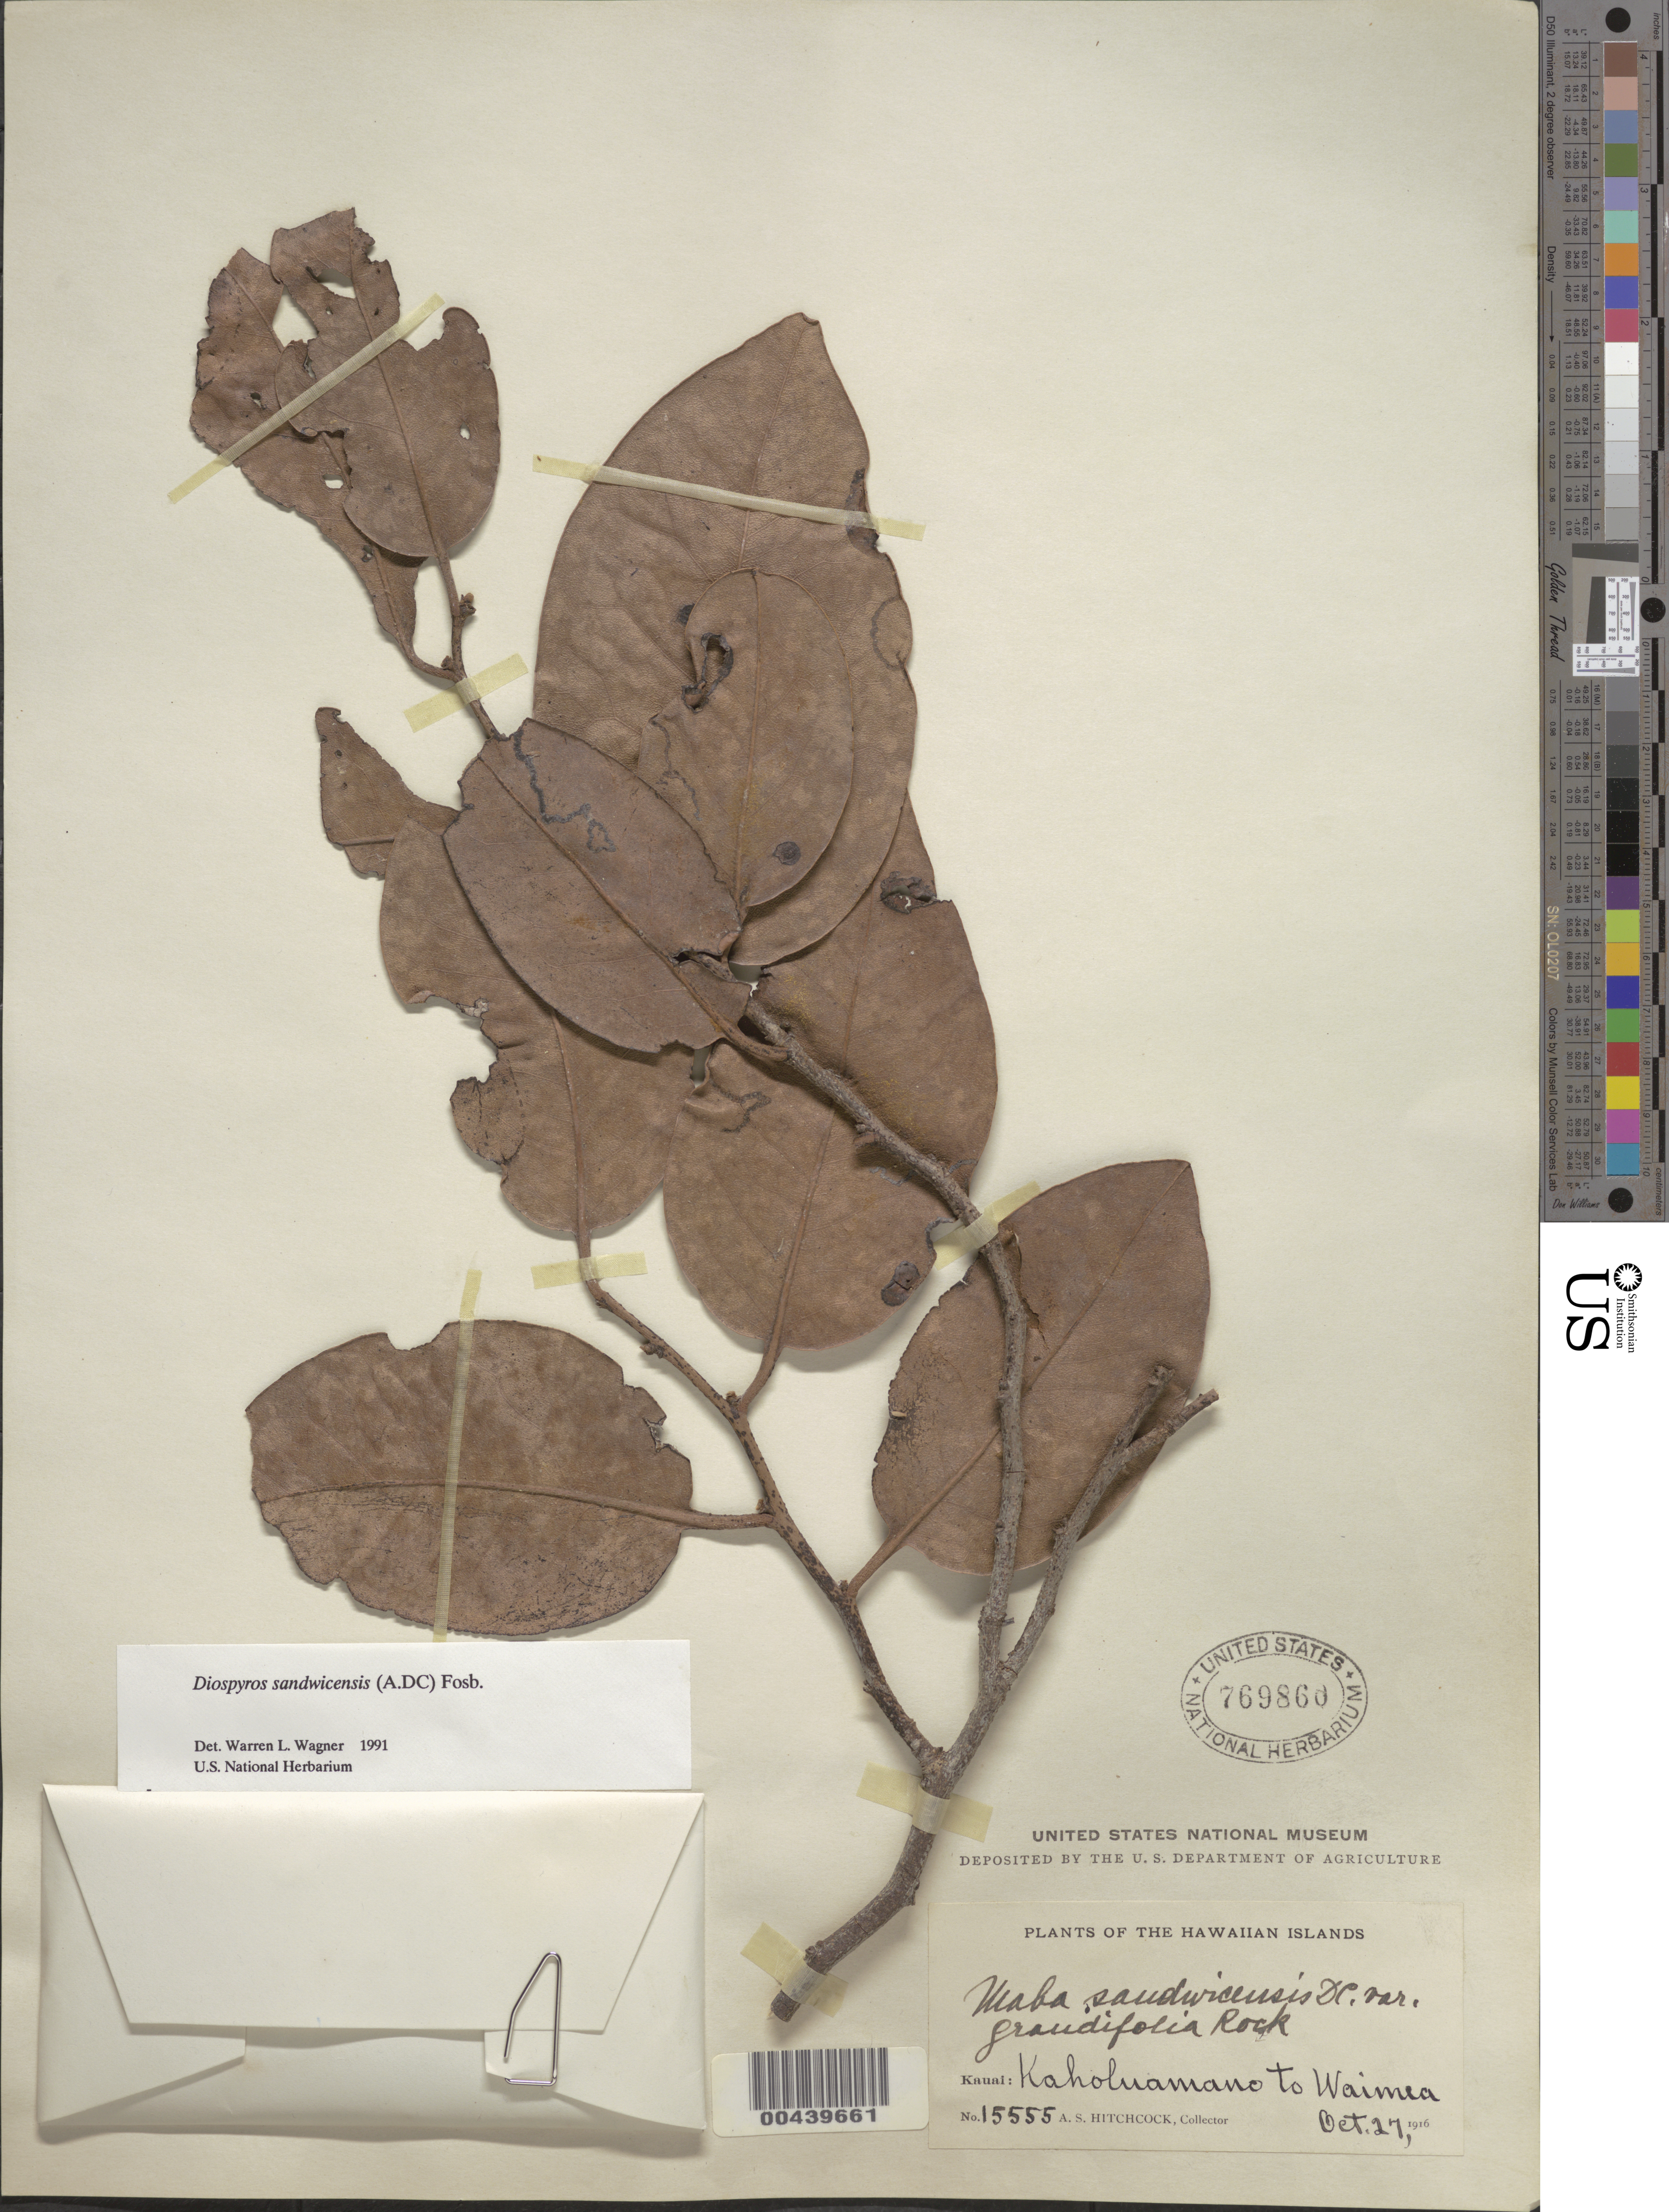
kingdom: Plantae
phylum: Tracheophyta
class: Magnoliopsida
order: Ericales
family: Ebenaceae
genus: Diospyros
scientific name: Diospyros sandwicensis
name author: (A. DC.) Fosberg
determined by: Wagner, W. L., (BOT), Smithsonian Institution - National Museum of Natural History (UNITED STATES)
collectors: A. S. Hitchcock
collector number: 15555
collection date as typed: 27 Oct 1916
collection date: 1916-10-27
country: United States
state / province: Hawaii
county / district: Kauai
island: Kaua'i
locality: Kaholuamano to Waimea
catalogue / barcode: US 769860